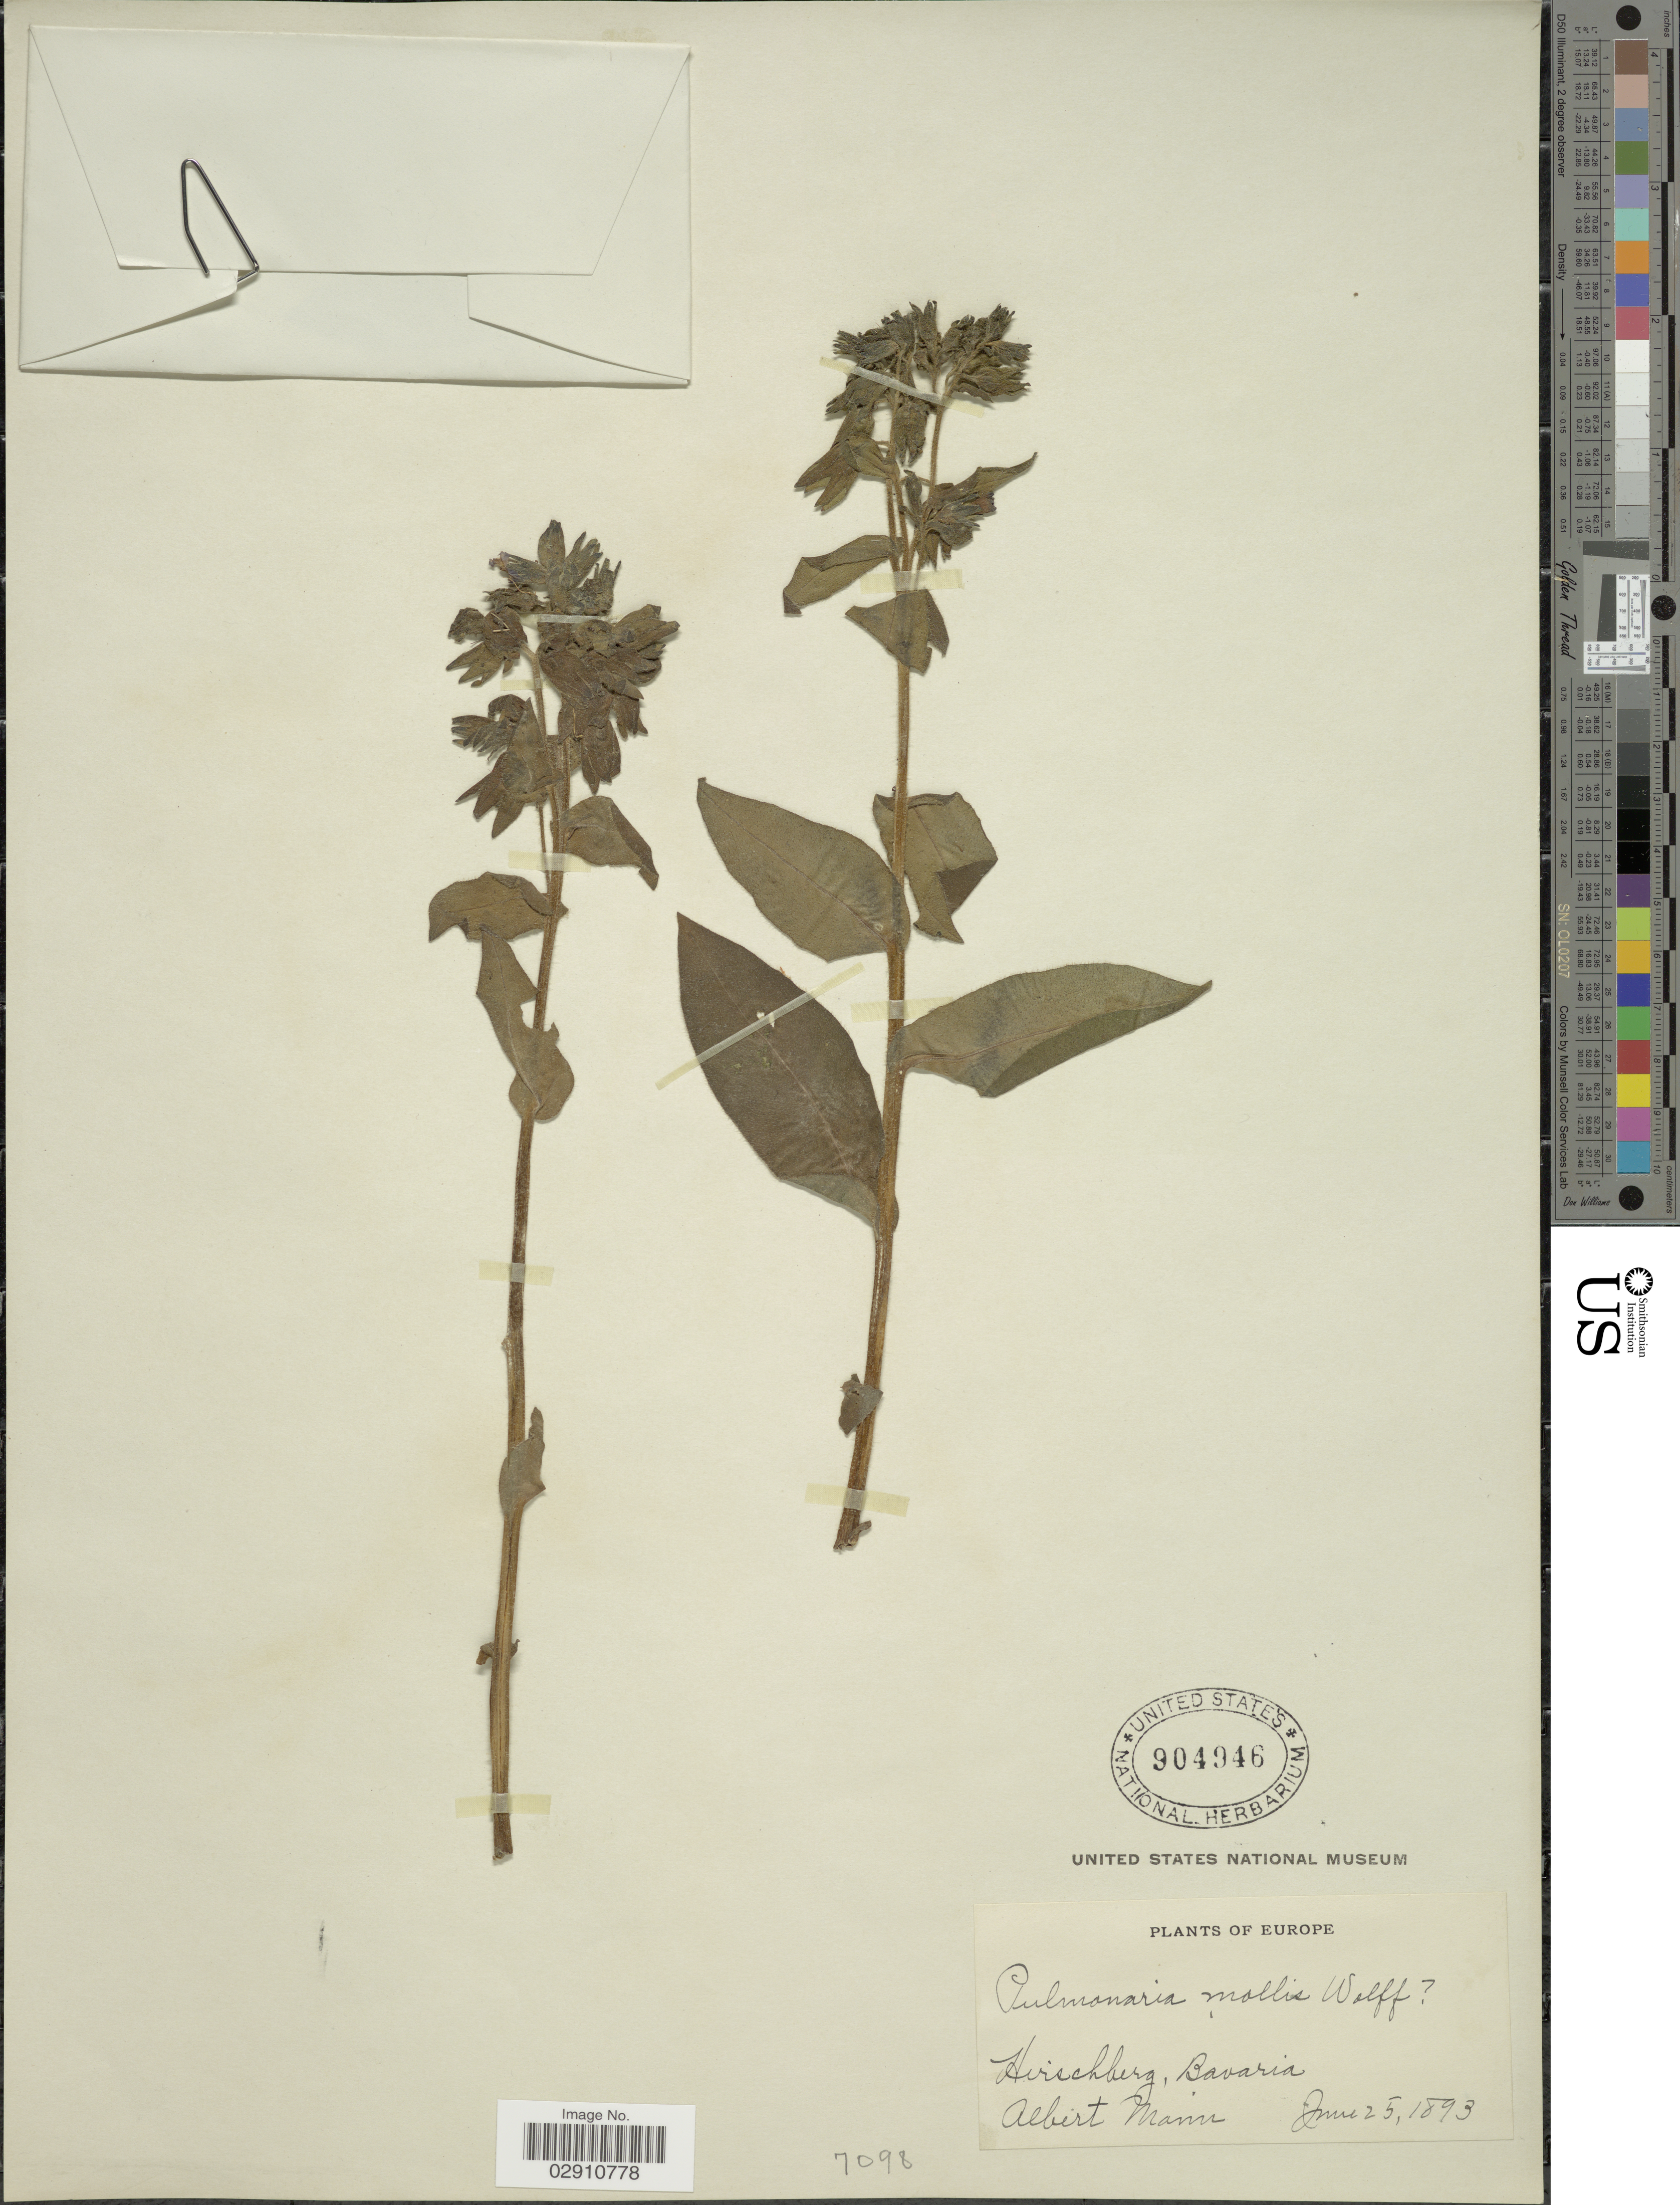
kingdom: Plantae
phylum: Tracheophyta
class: Magnoliopsida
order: Boraginales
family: Boraginaceae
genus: Pulmonaria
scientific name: Pulmonaria mollis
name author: J.F. Wolff ex Hornem.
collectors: A. Mann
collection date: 1893-06-25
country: Germany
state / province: Bayern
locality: Hirschberg, Bavaria.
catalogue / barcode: US 904946